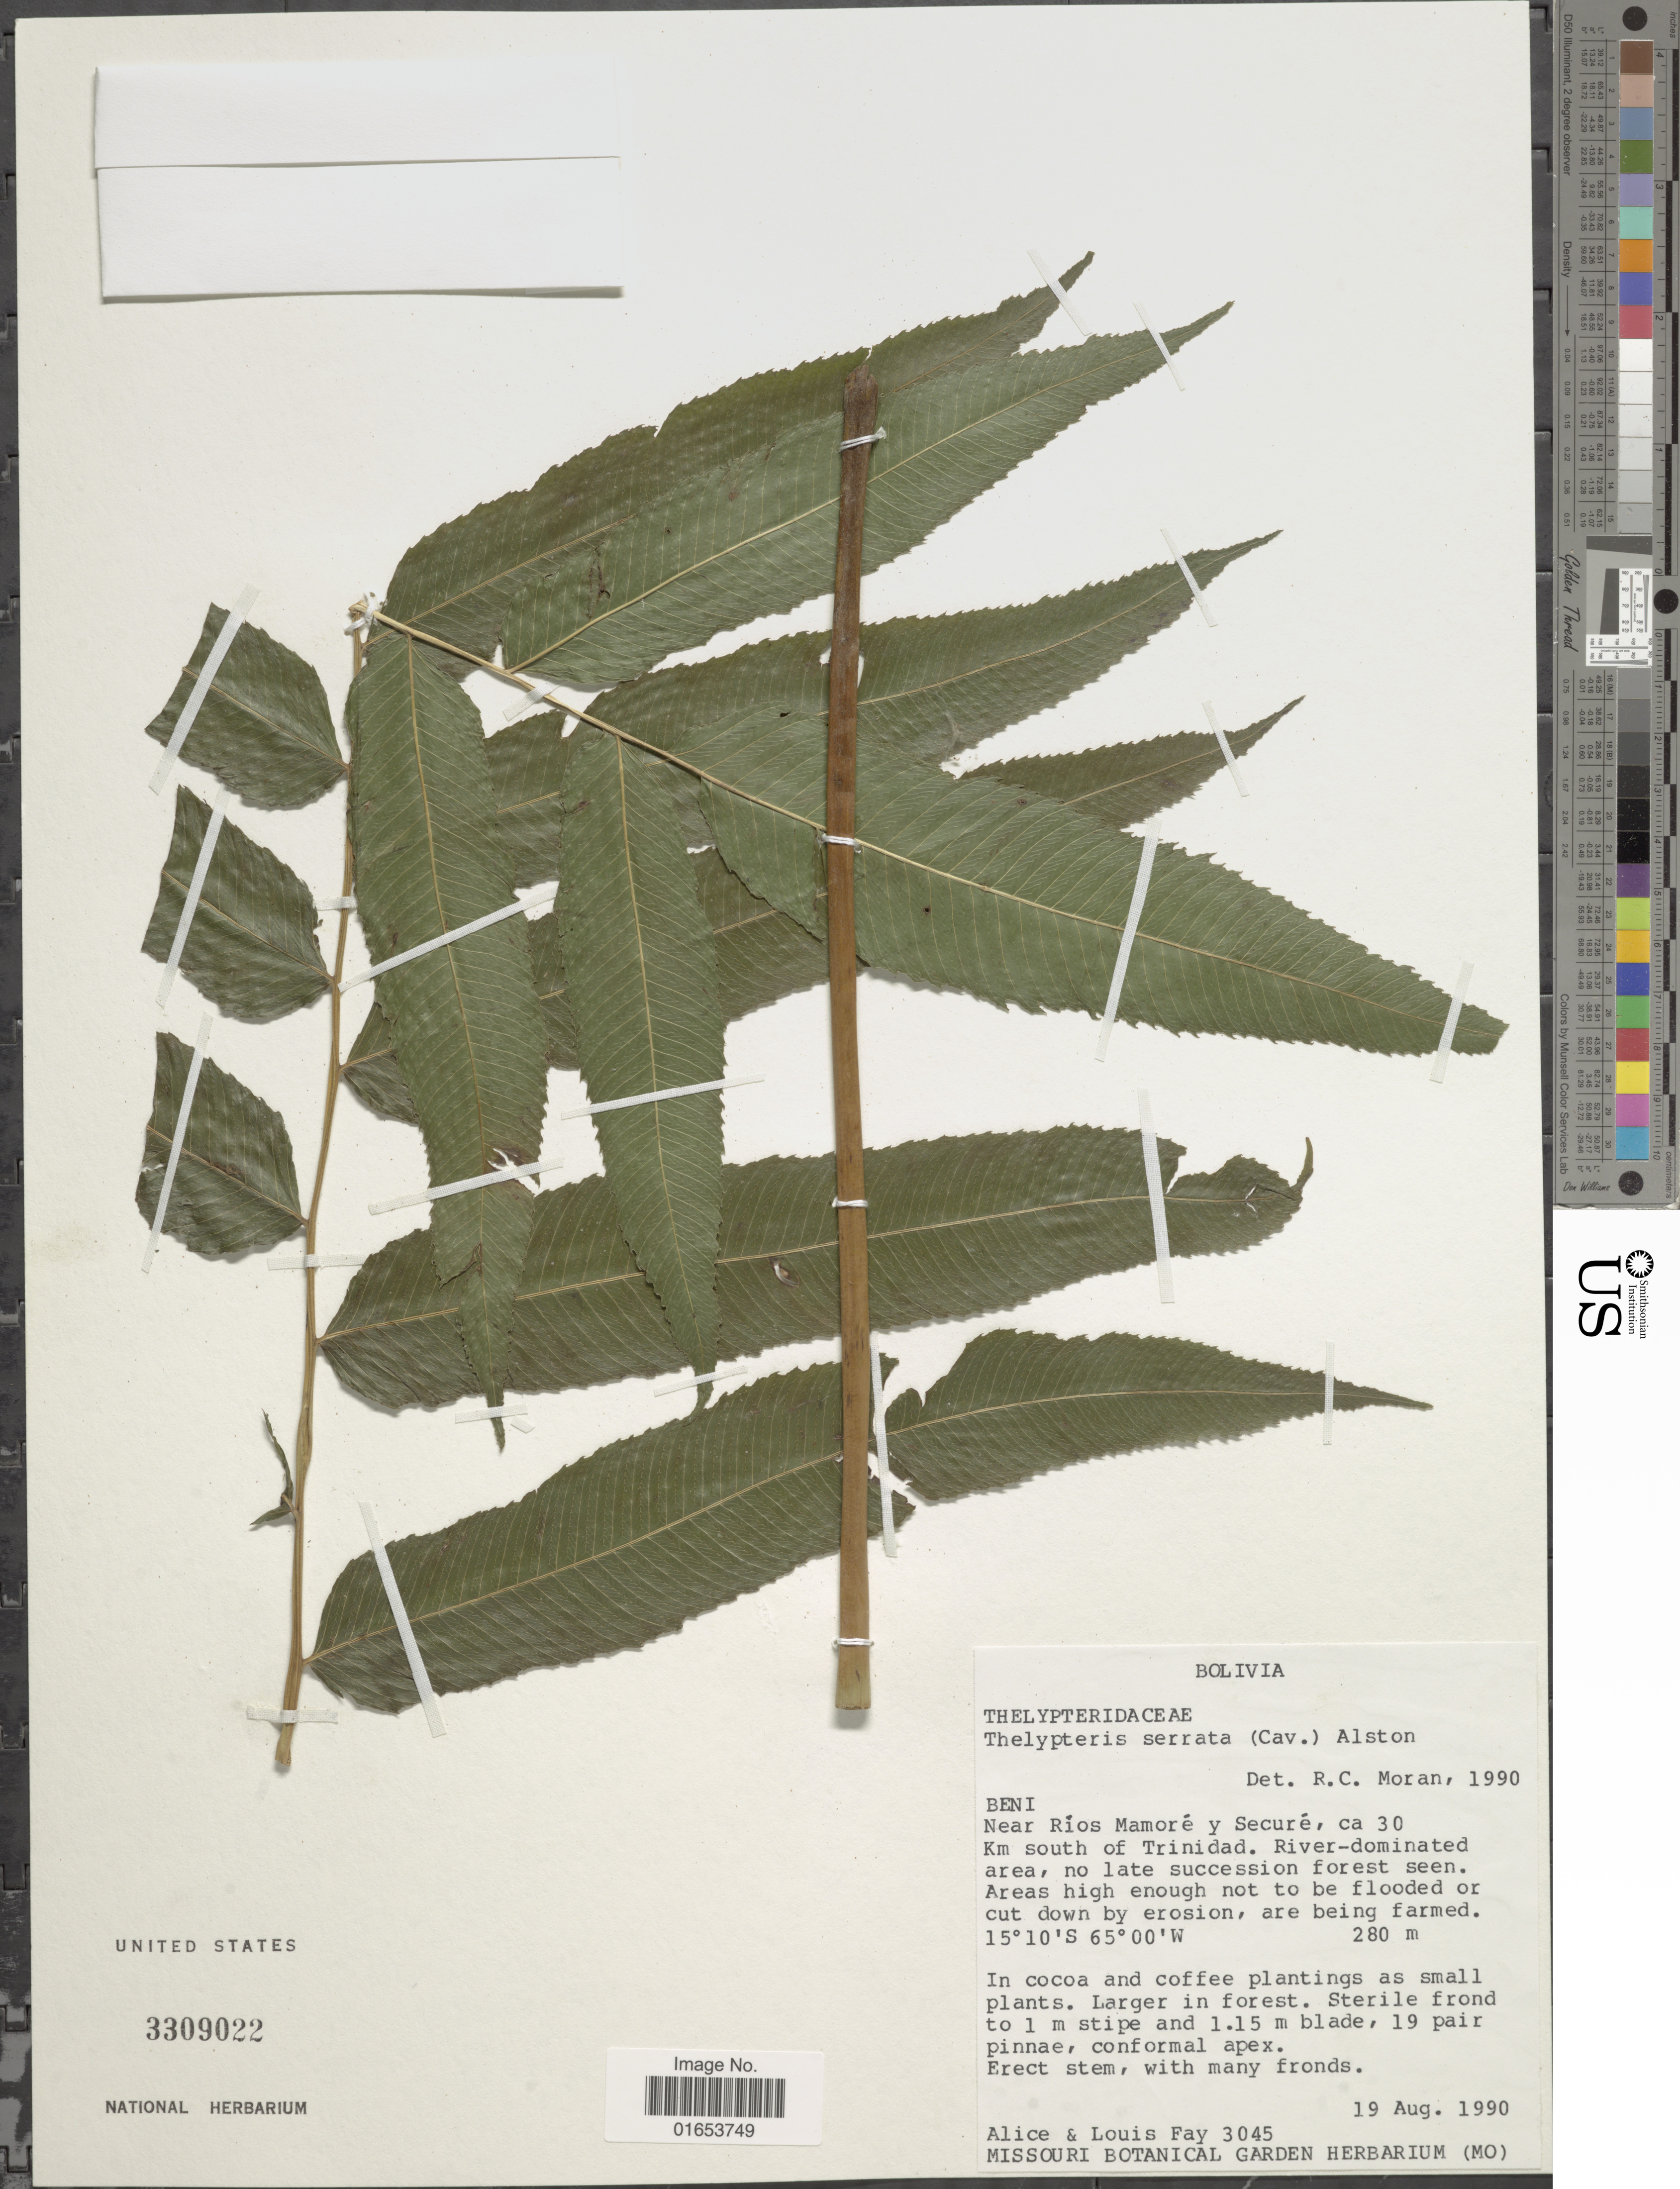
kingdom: Plantae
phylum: Tracheophyta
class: Polypodiopsida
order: Polypodiales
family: Thelypteridaceae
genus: Meniscium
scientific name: Meniscium serratum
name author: Cav.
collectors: A. Fay & L. Fay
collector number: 3045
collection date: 1990-08-19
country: Bolivia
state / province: Beni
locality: Near Ríos Mamoré y Securé, ca 30 Km south of Trinidad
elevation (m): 280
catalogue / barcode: US 3309022